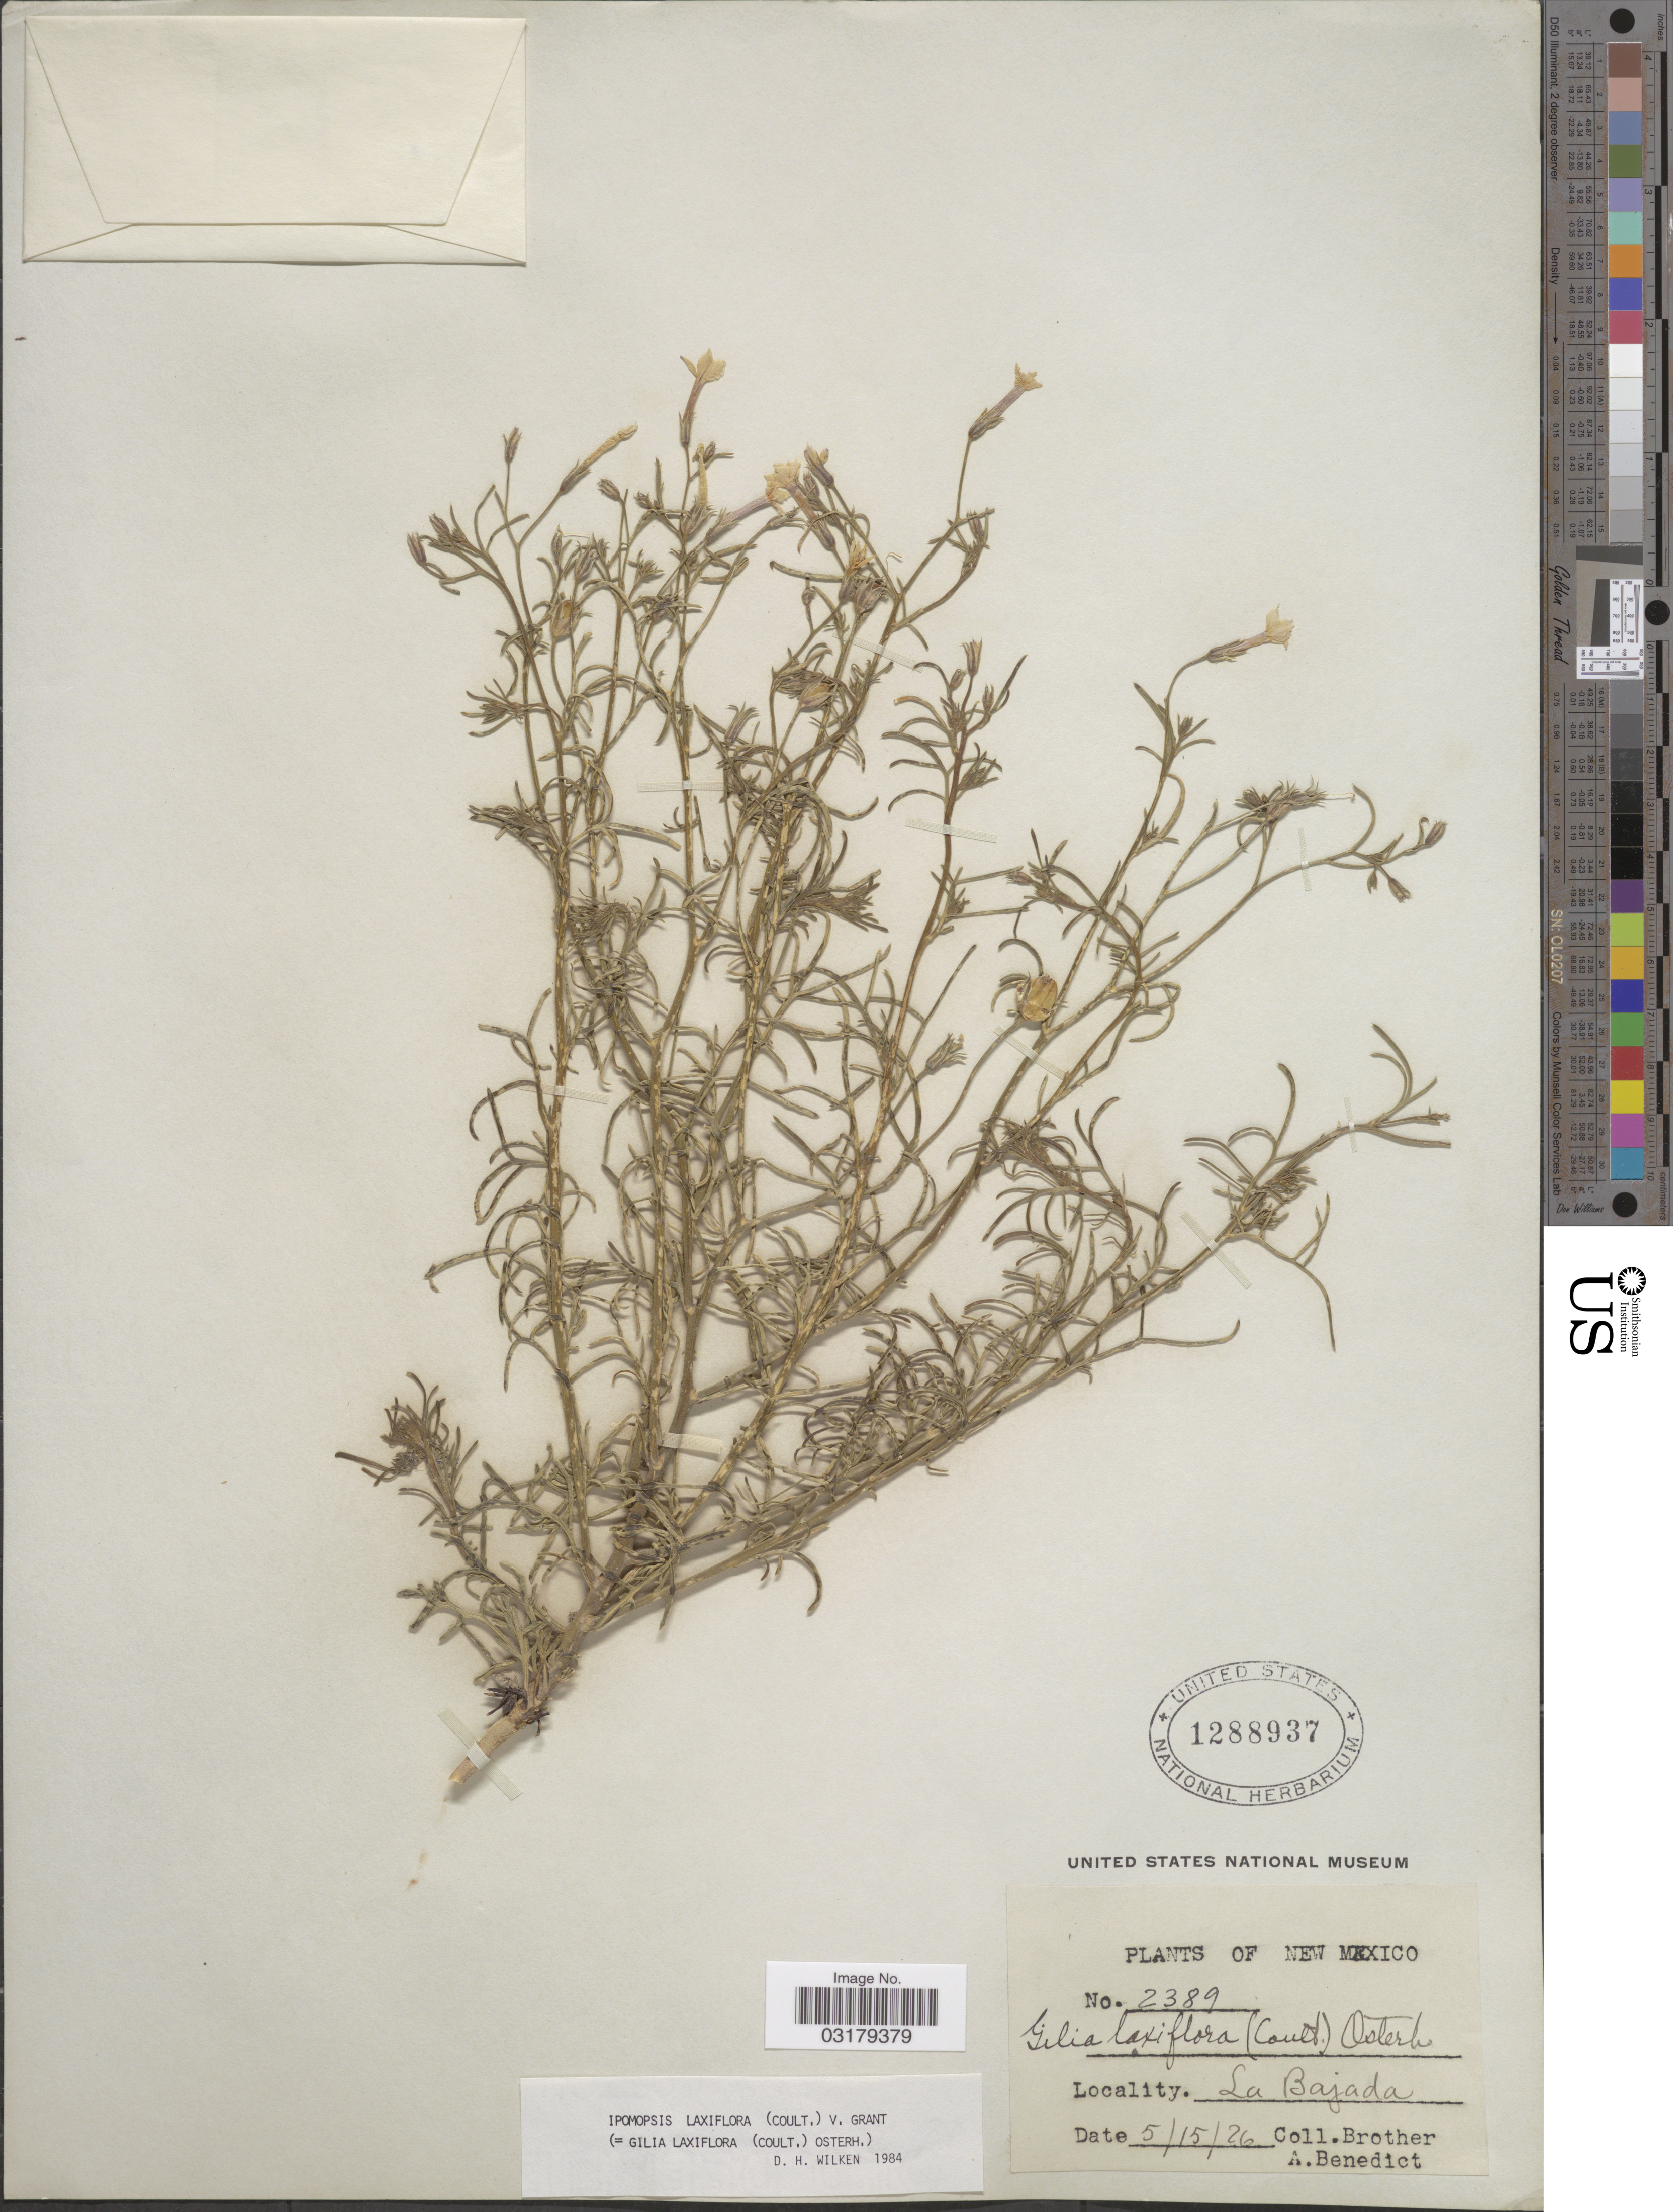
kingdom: Plantae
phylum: Tracheophyta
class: Magnoliopsida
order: Ericales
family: Polemoniaceae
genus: Ipomopsis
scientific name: Ipomopsis laxiflora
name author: (J.M. Coult.) V.E. Grant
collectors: Bro. Benedict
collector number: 2389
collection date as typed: Transcribed d/m/y: 15/5/26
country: United States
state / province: New Mexico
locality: La Bajada.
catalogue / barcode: US 1288937